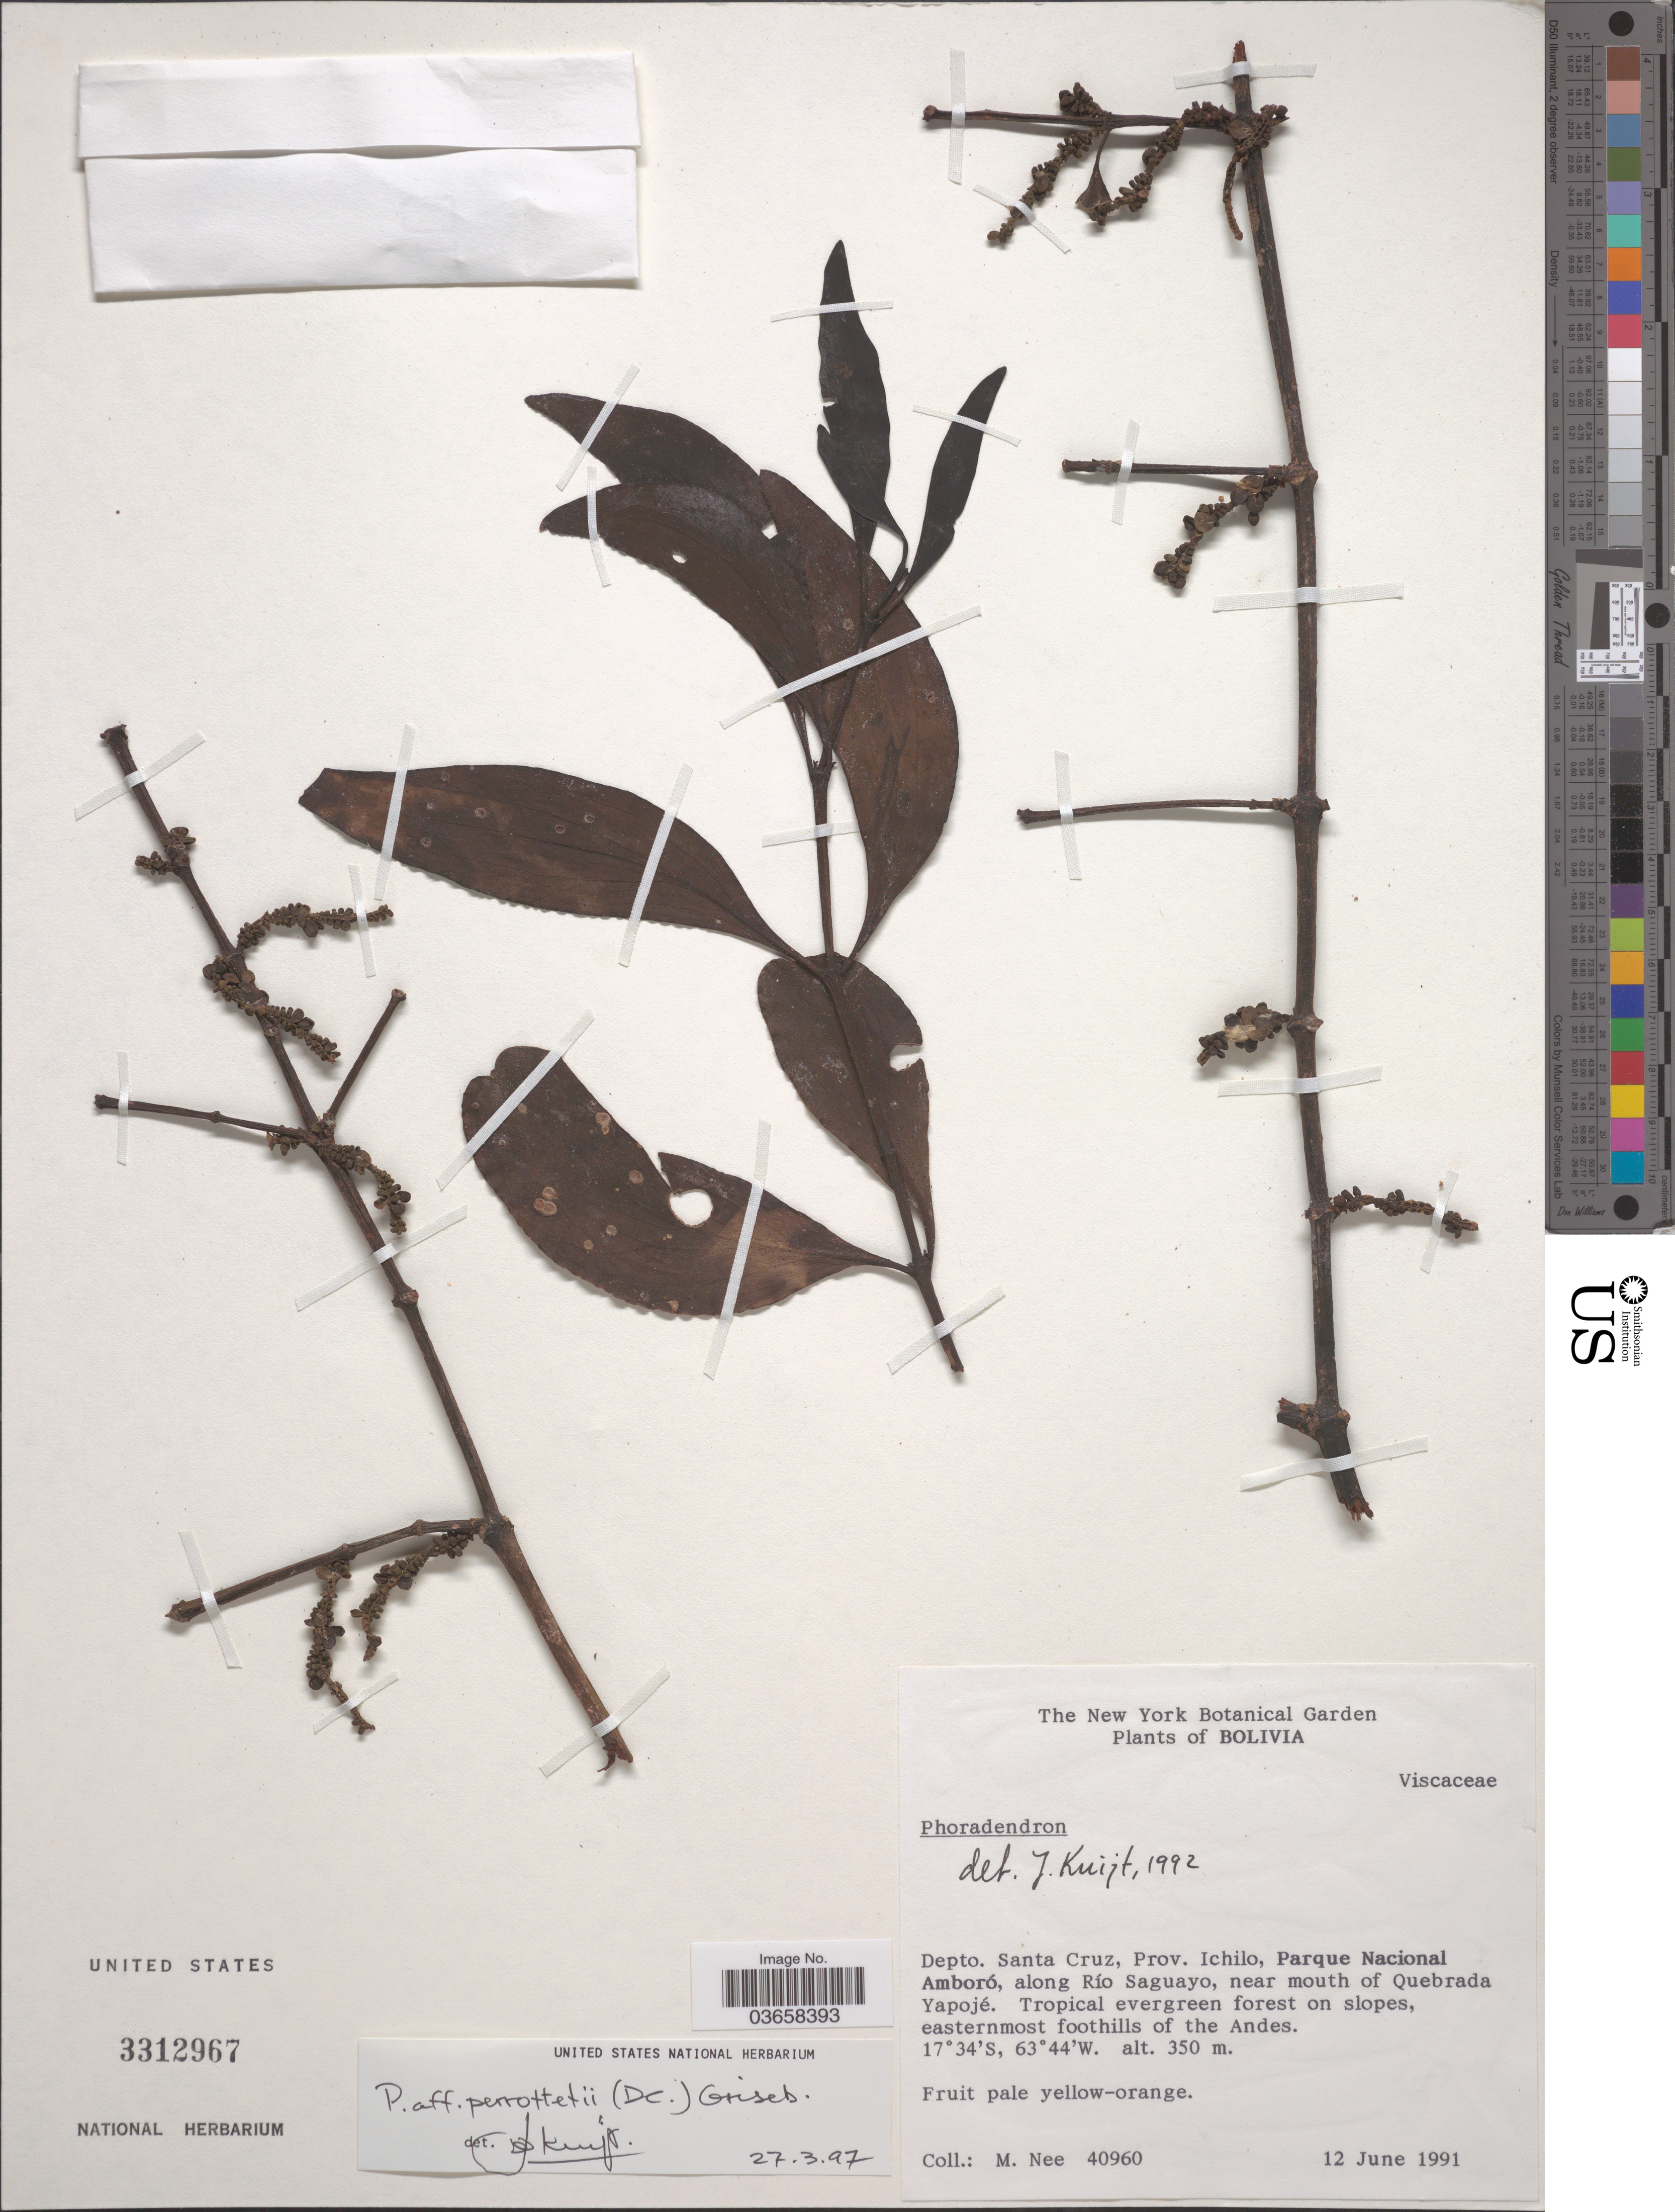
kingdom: Plantae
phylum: Tracheophyta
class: Magnoliopsida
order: Santalales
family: Viscaceae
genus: Phoradendron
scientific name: Phoradendron perrottetii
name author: (DC.) Eichler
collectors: M. Nee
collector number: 40960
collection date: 1991-06-12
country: Bolivia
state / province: Santa Cruz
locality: Depto. Santa Cruz, Prov. Ichilo, Parque Nacional Amboró, along Río Saguayo, near mouth of Quebrada Yapojé. Tropical evergreen forest on slopes, easternmost foothills of the Andes.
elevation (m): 350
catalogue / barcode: US 3312967